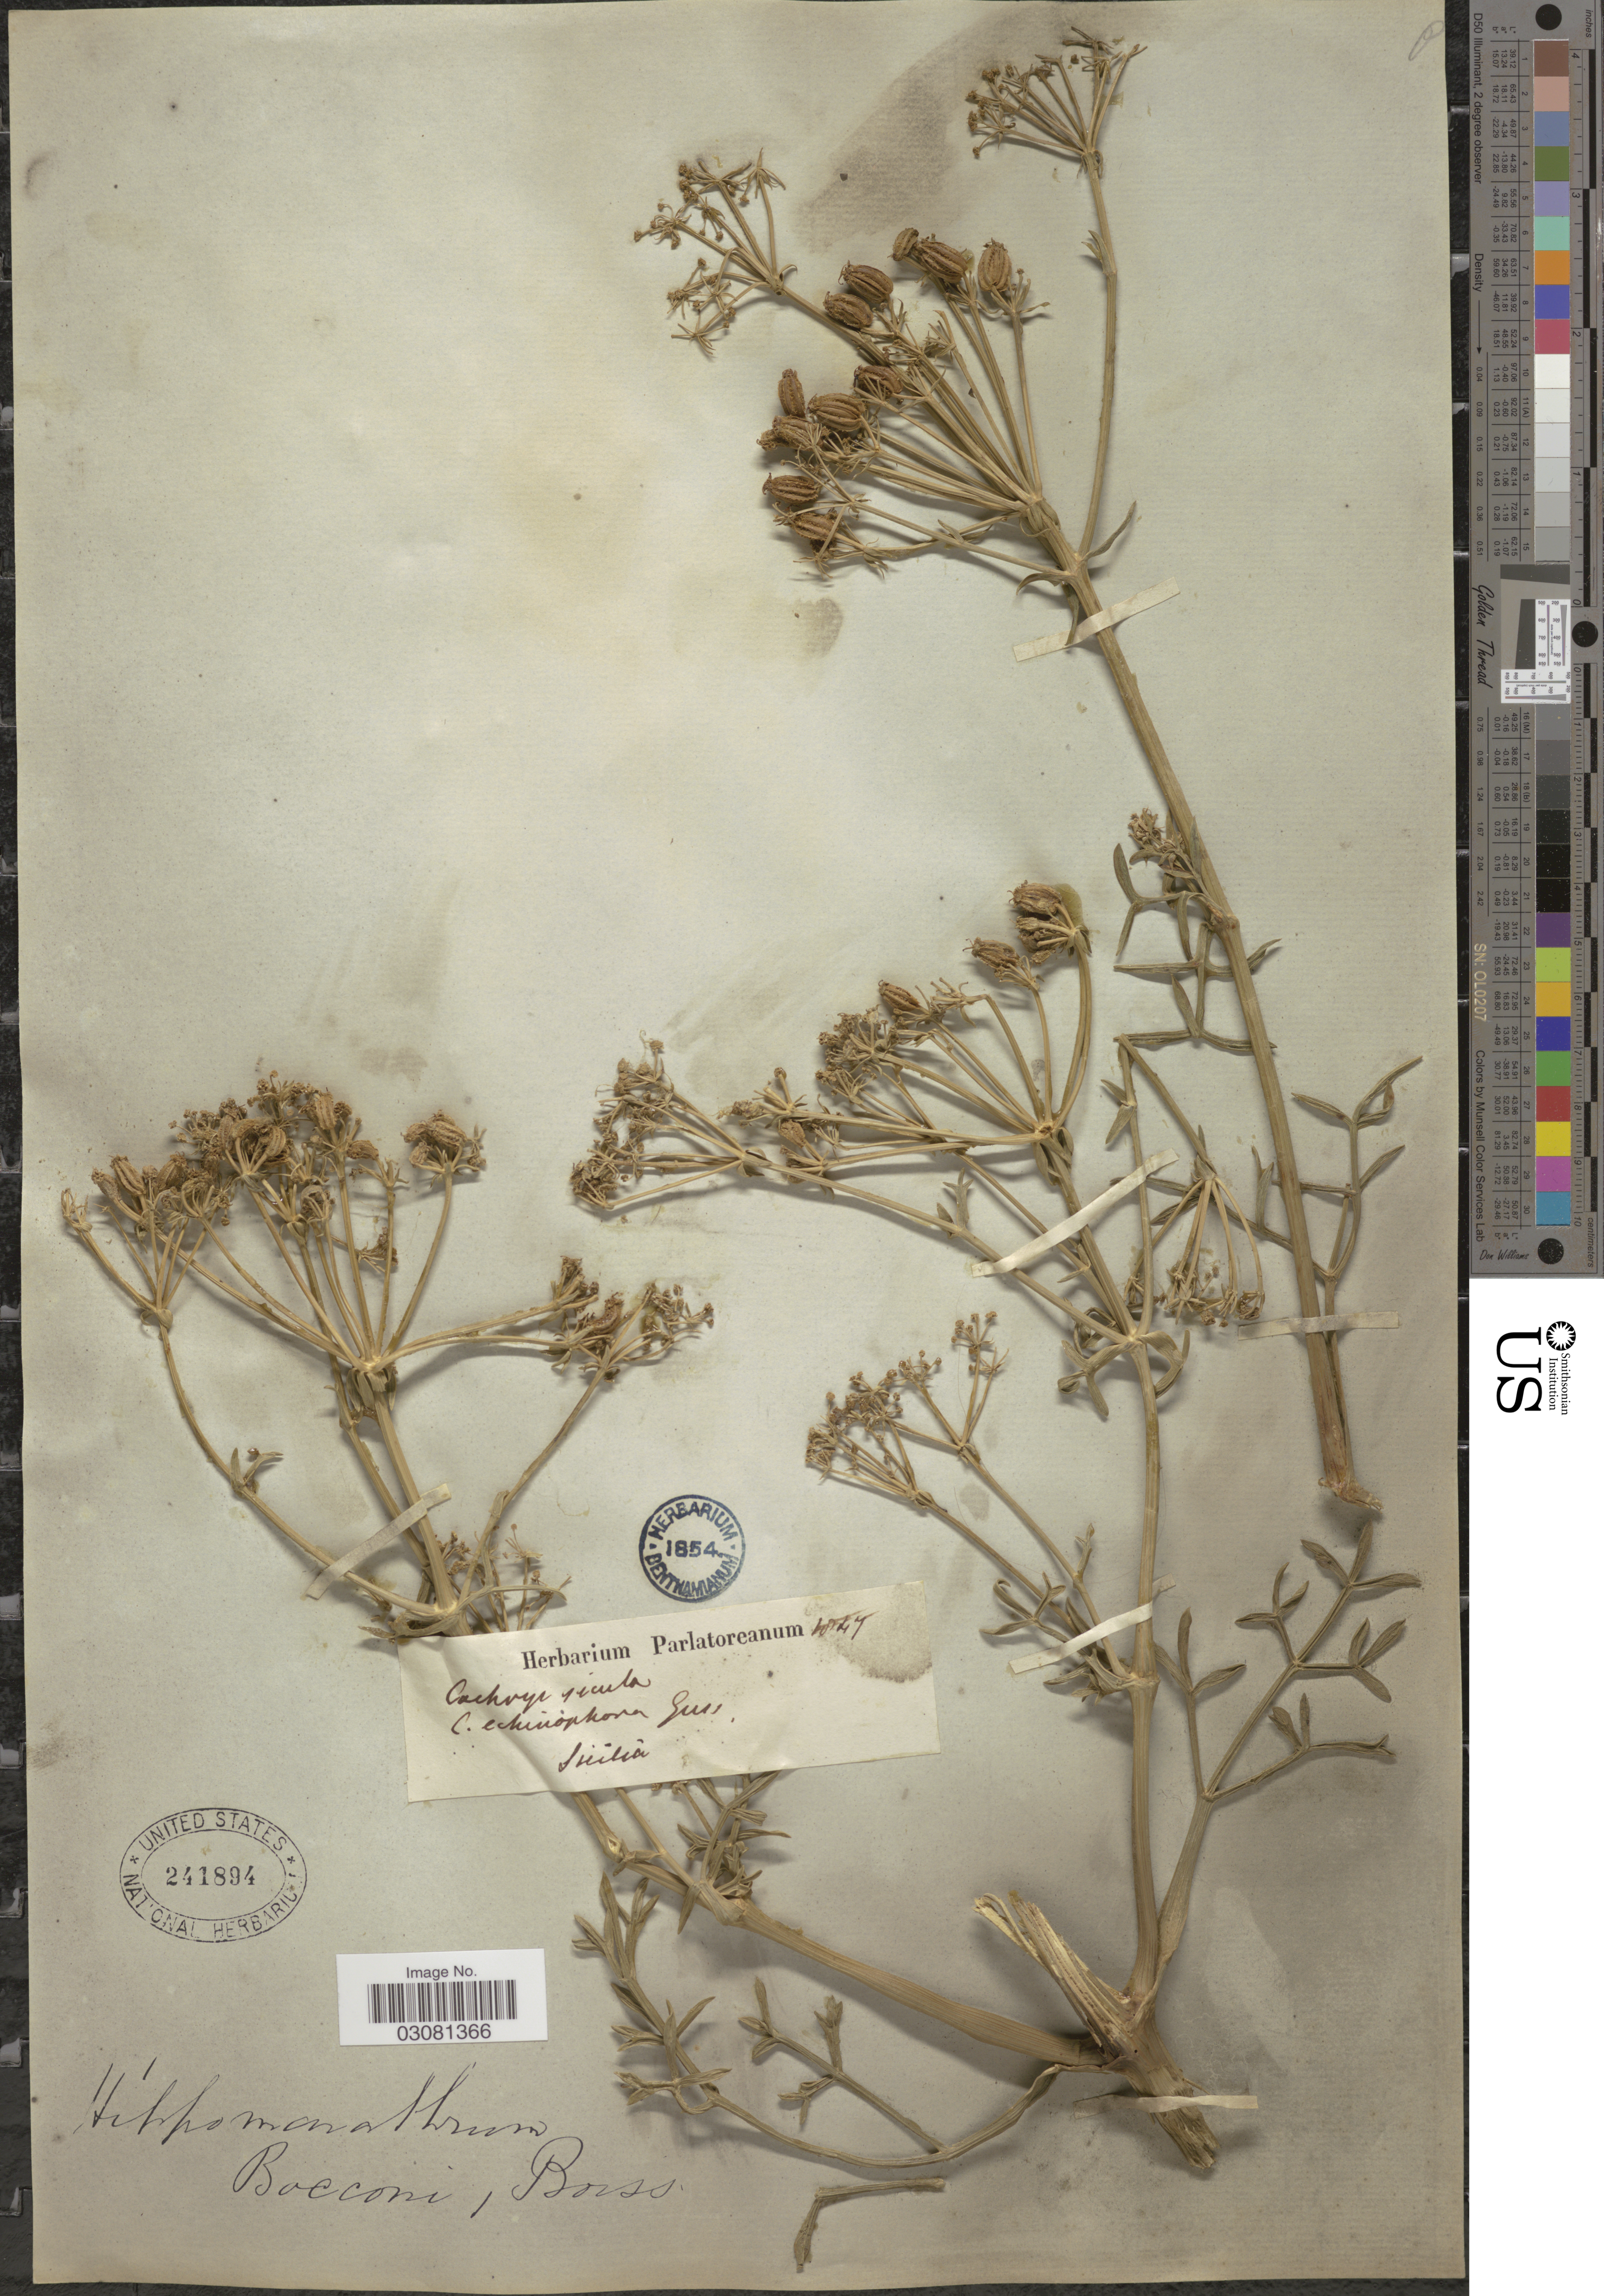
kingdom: Plantae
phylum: Tracheophyta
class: Magnoliopsida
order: Apiales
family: Apiaceae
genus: Hippomarathrum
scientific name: Hippomarathrum bocconei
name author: Boiss.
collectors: Ex Herb Parlatoreanum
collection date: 1847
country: Italy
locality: Sicilia.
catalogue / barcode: US 241894